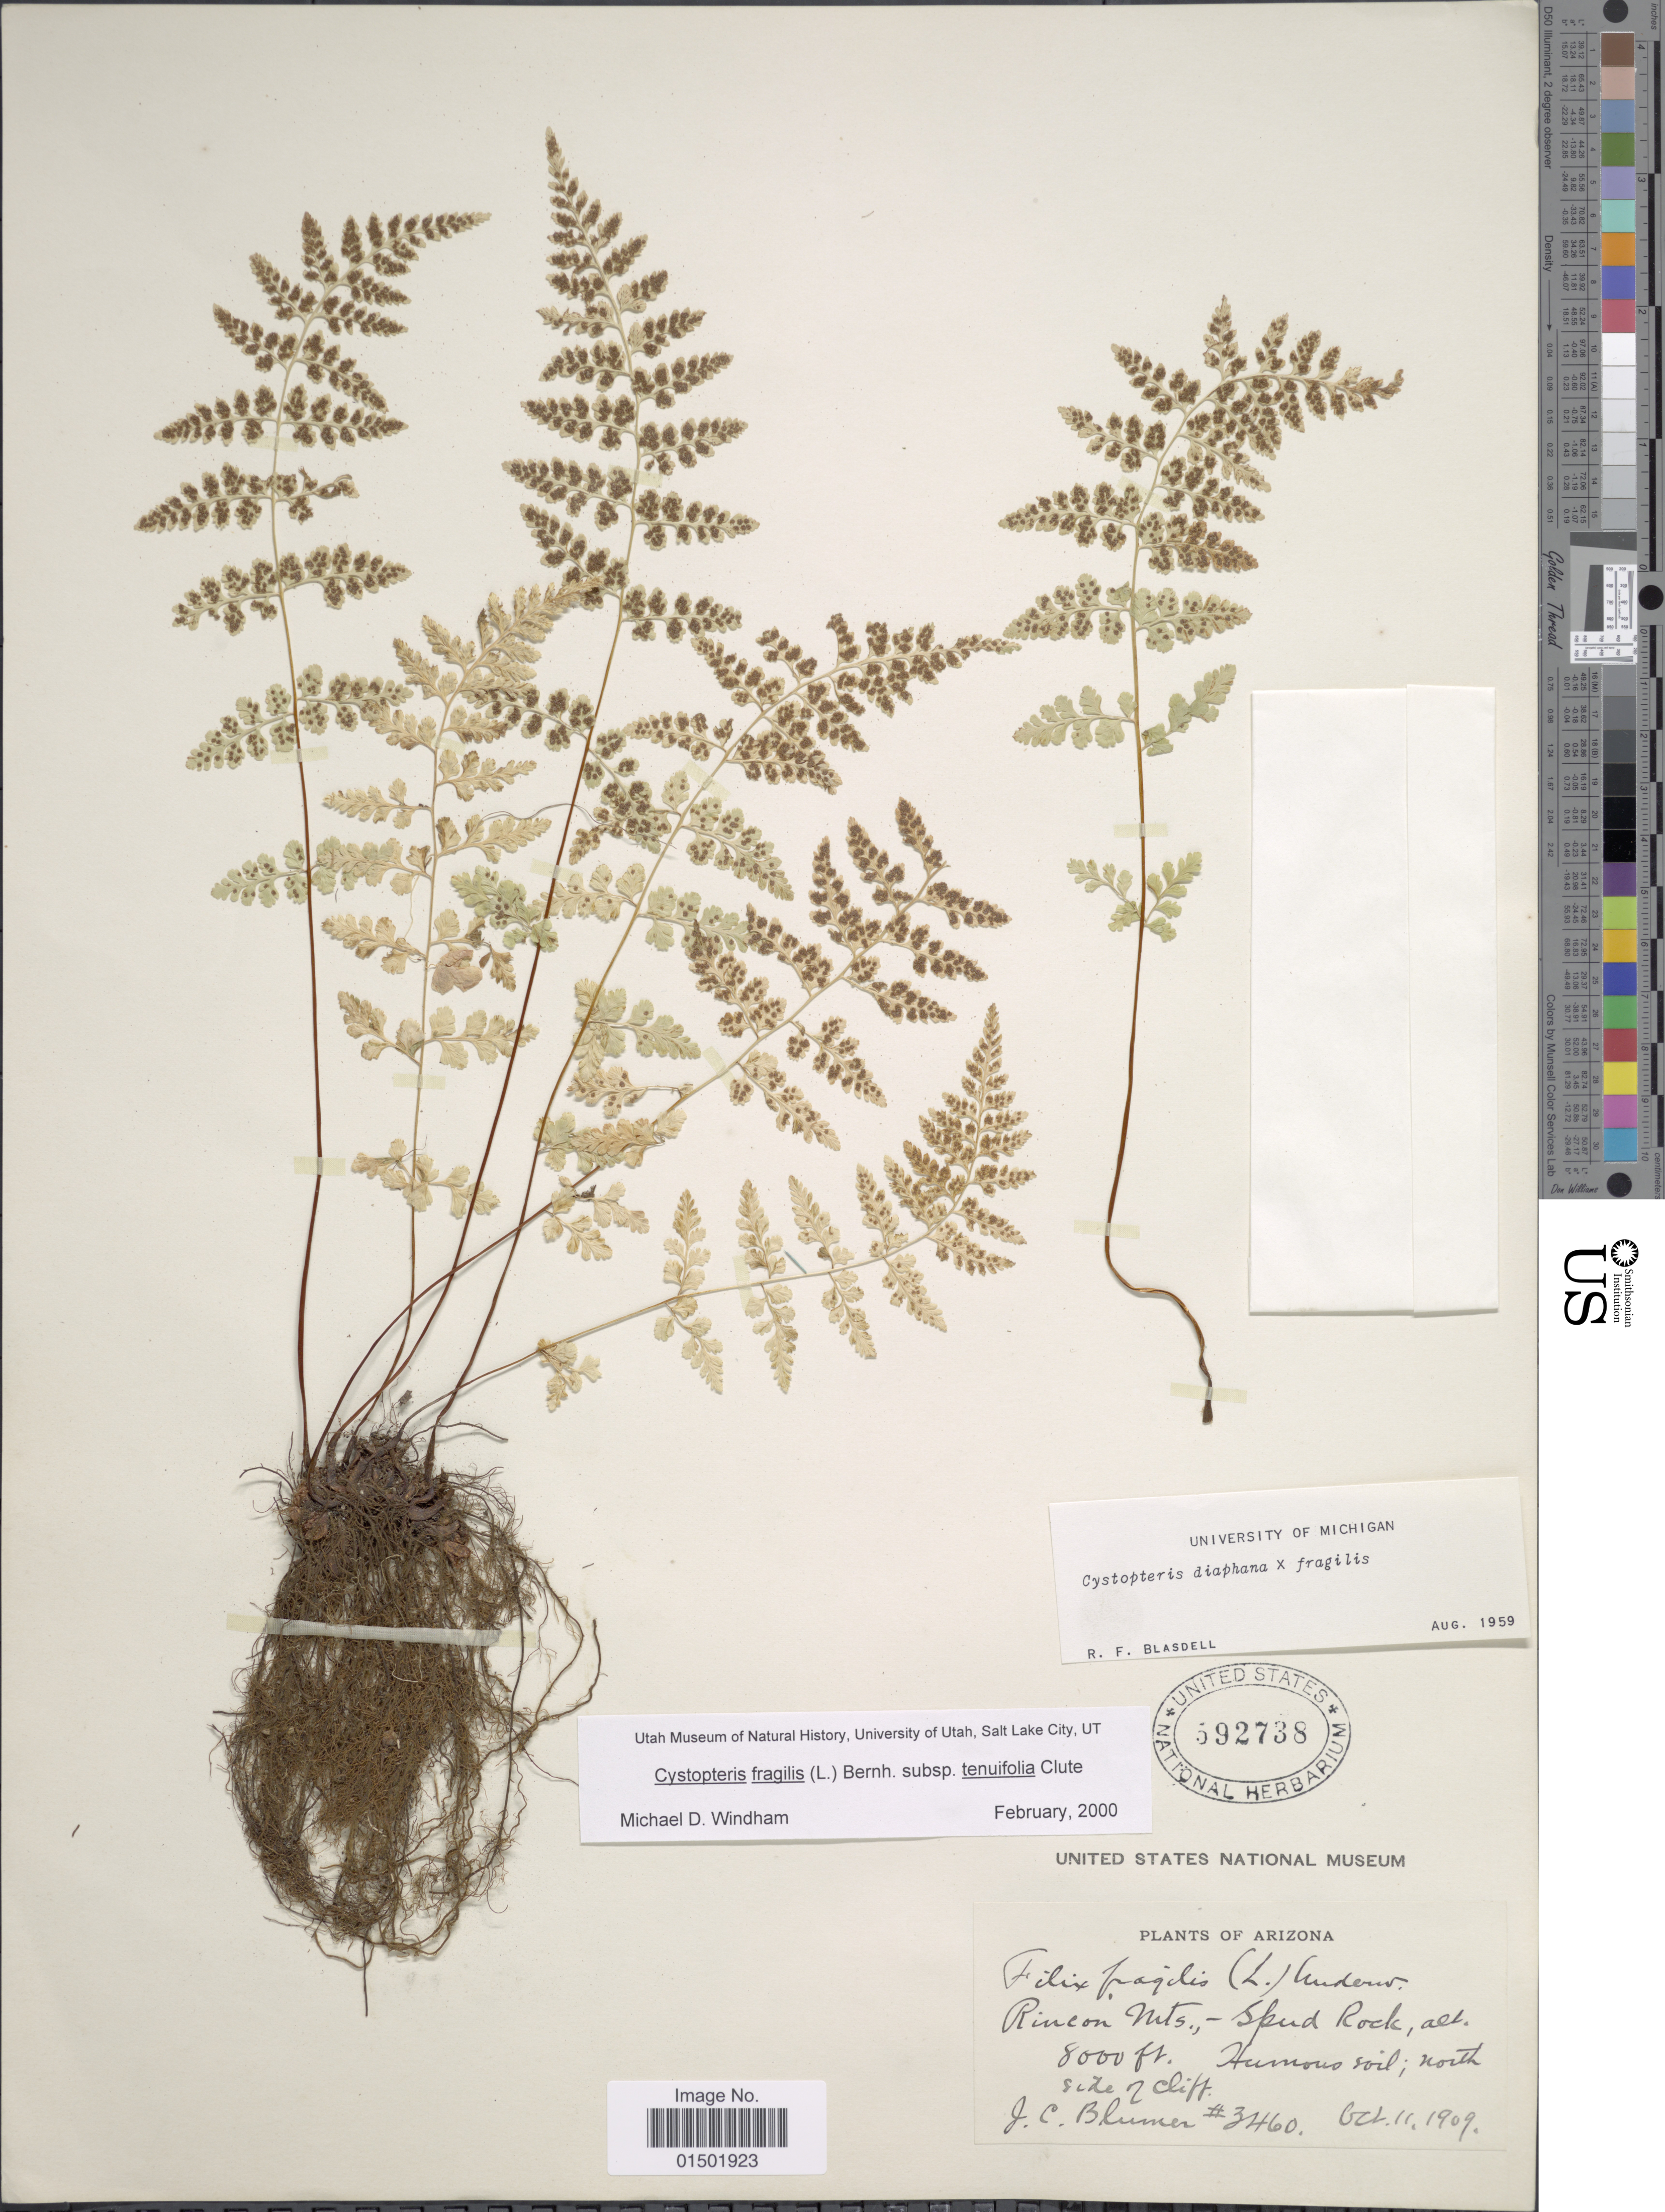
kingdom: Plantae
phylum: Tracheophyta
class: Polypodiopsida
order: Polypodiales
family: Cystopteridaceae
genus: Cystopteris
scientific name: Cystopteris fragilis var. tenuifolia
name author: (Clute) M. Broun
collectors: J. C. Blumer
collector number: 3460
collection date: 1909-10-11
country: United States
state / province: Arizona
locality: Rincon Mts. - Spud Rock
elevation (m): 2438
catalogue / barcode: US 592738